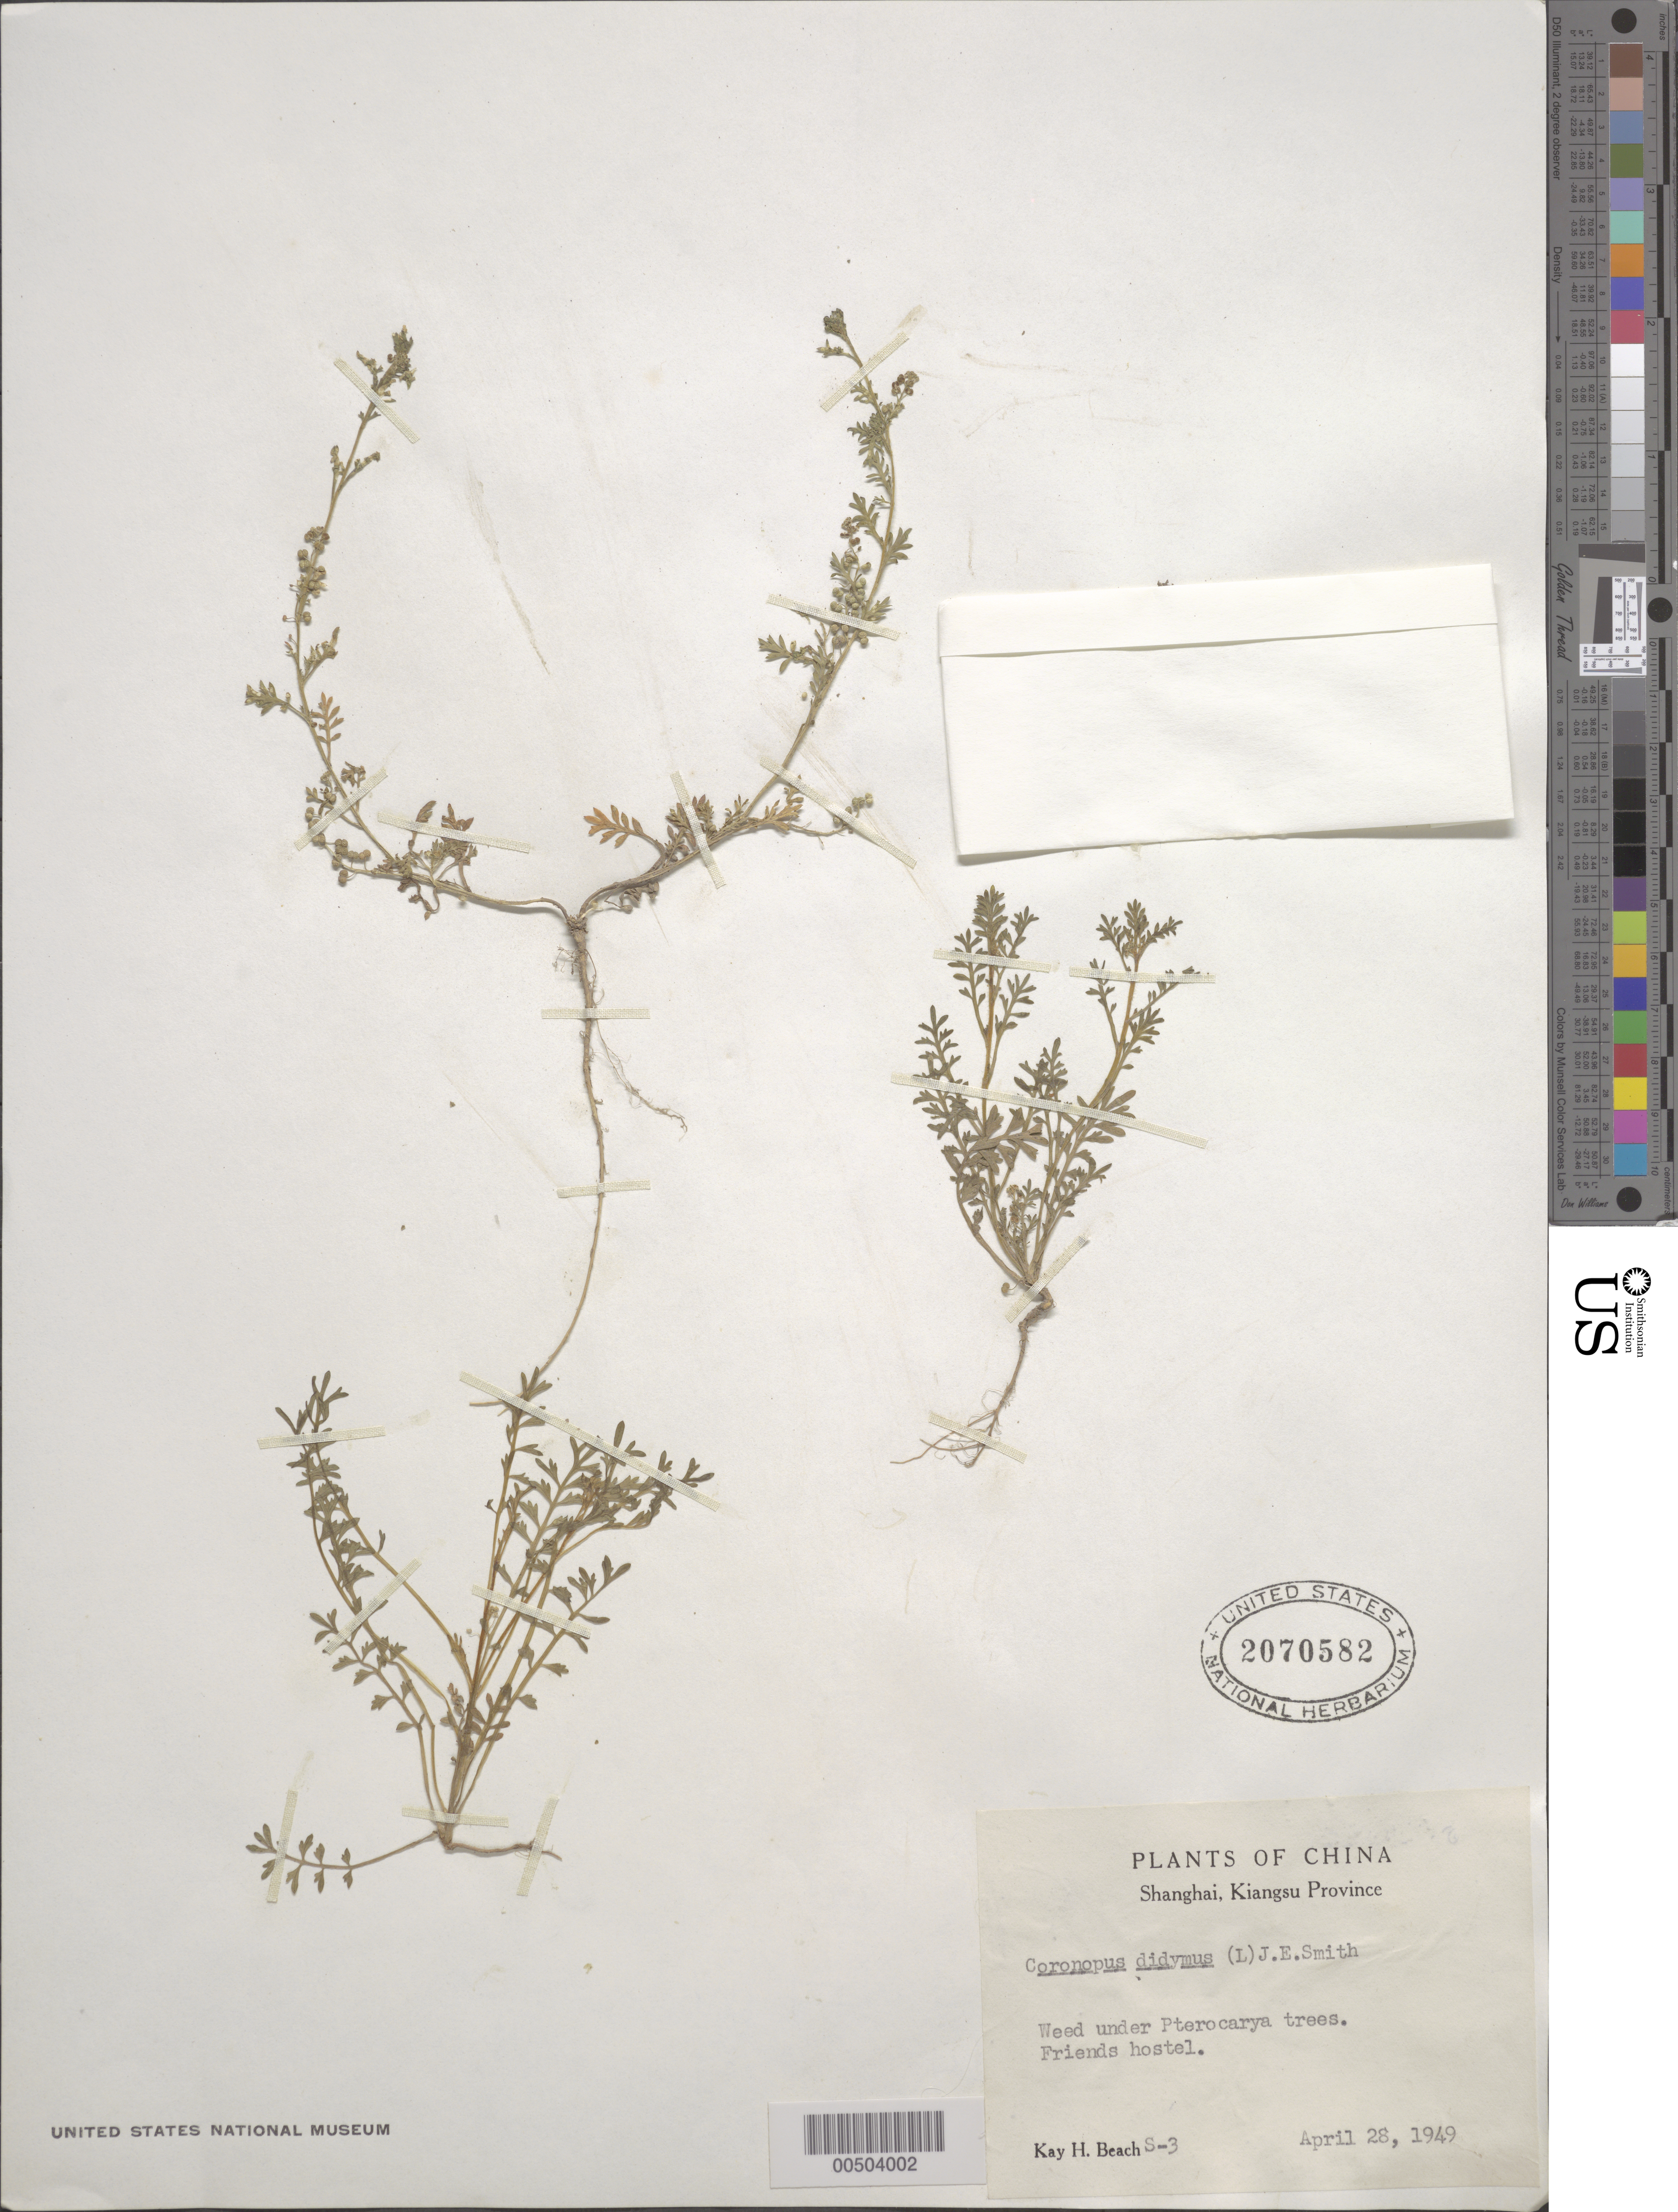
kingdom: Plantae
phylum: Tracheophyta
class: Magnoliopsida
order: Brassicales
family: Brassicaceae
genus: Lepidium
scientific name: Lepidium didymum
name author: L.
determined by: Strong, M. T., (US), Smithsonian Institution - National Museum of Natural History (UNITED STATES)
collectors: K. H. Beach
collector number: s-3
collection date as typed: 28 Apr 1949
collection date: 1949-04-28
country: China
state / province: Shanghai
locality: (Formerly in Kiangsu Province)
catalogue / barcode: US 2070582